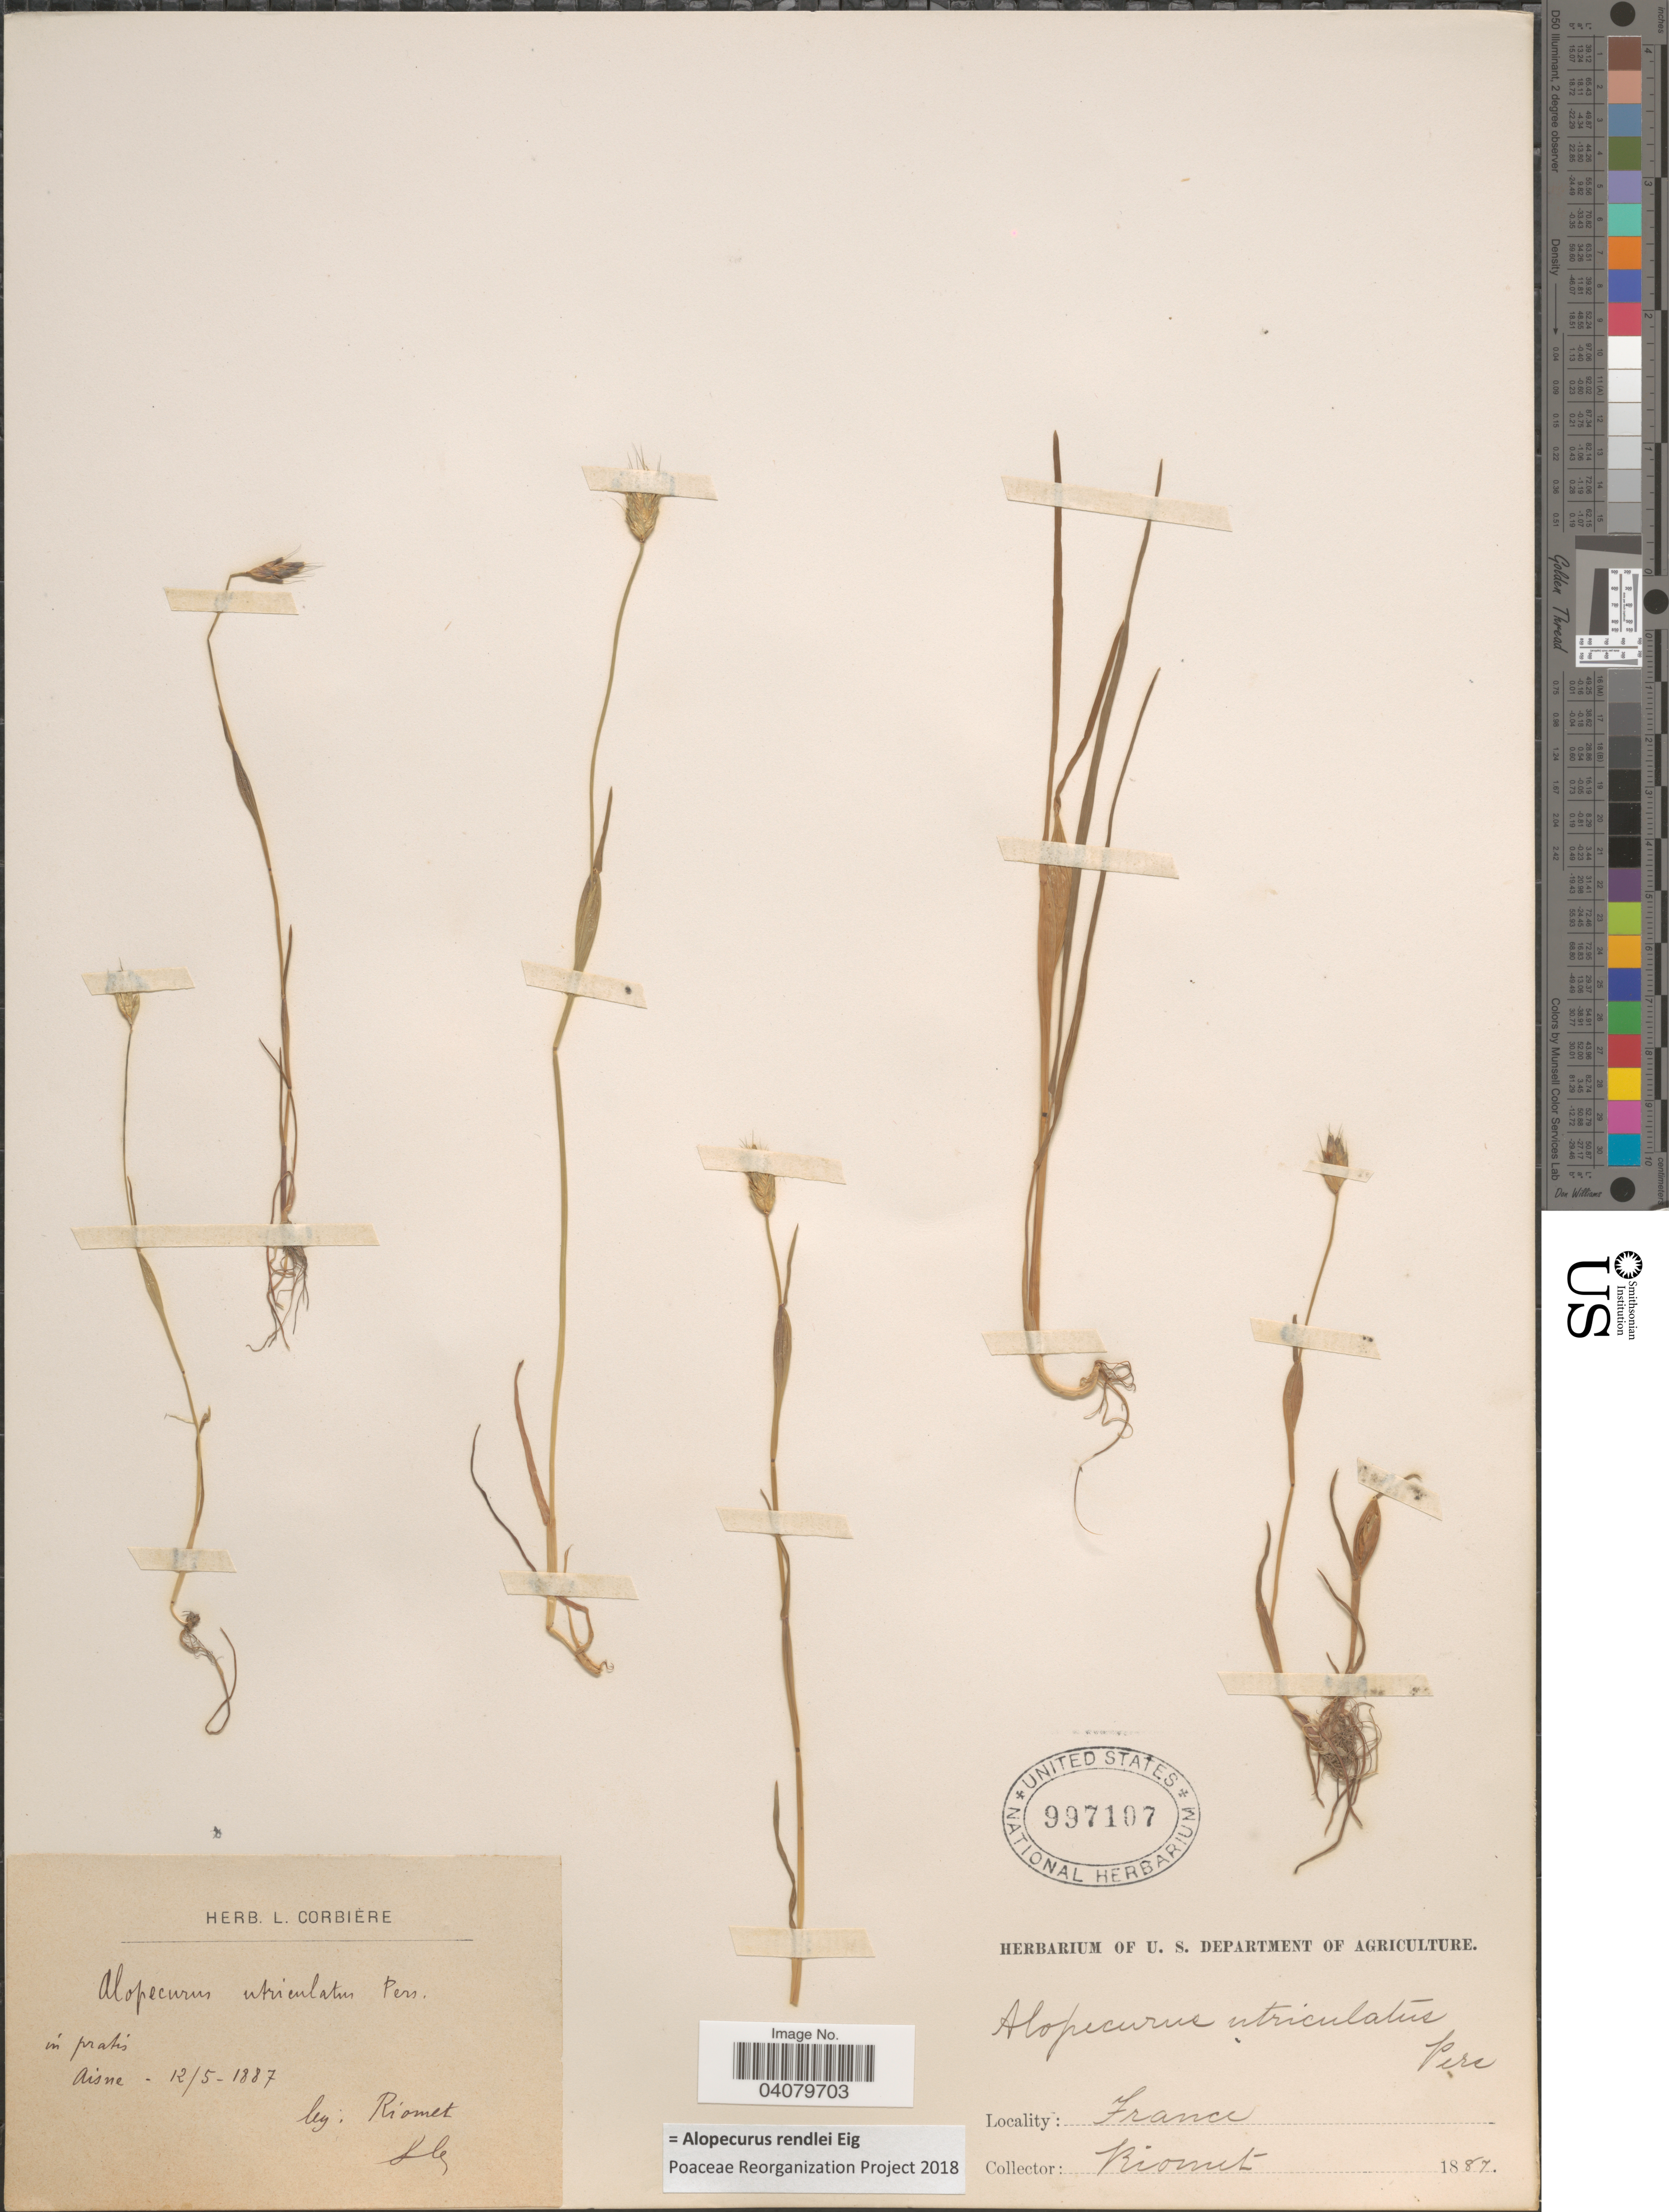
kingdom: Plantae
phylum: Tracheophyta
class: Liliopsida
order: Poales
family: Poaceae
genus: Alopecurus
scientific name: Alopecurus rendlei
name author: Eig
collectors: B. Riomet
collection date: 1887-05-12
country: France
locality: In pratis Aisne.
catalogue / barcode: US 997107